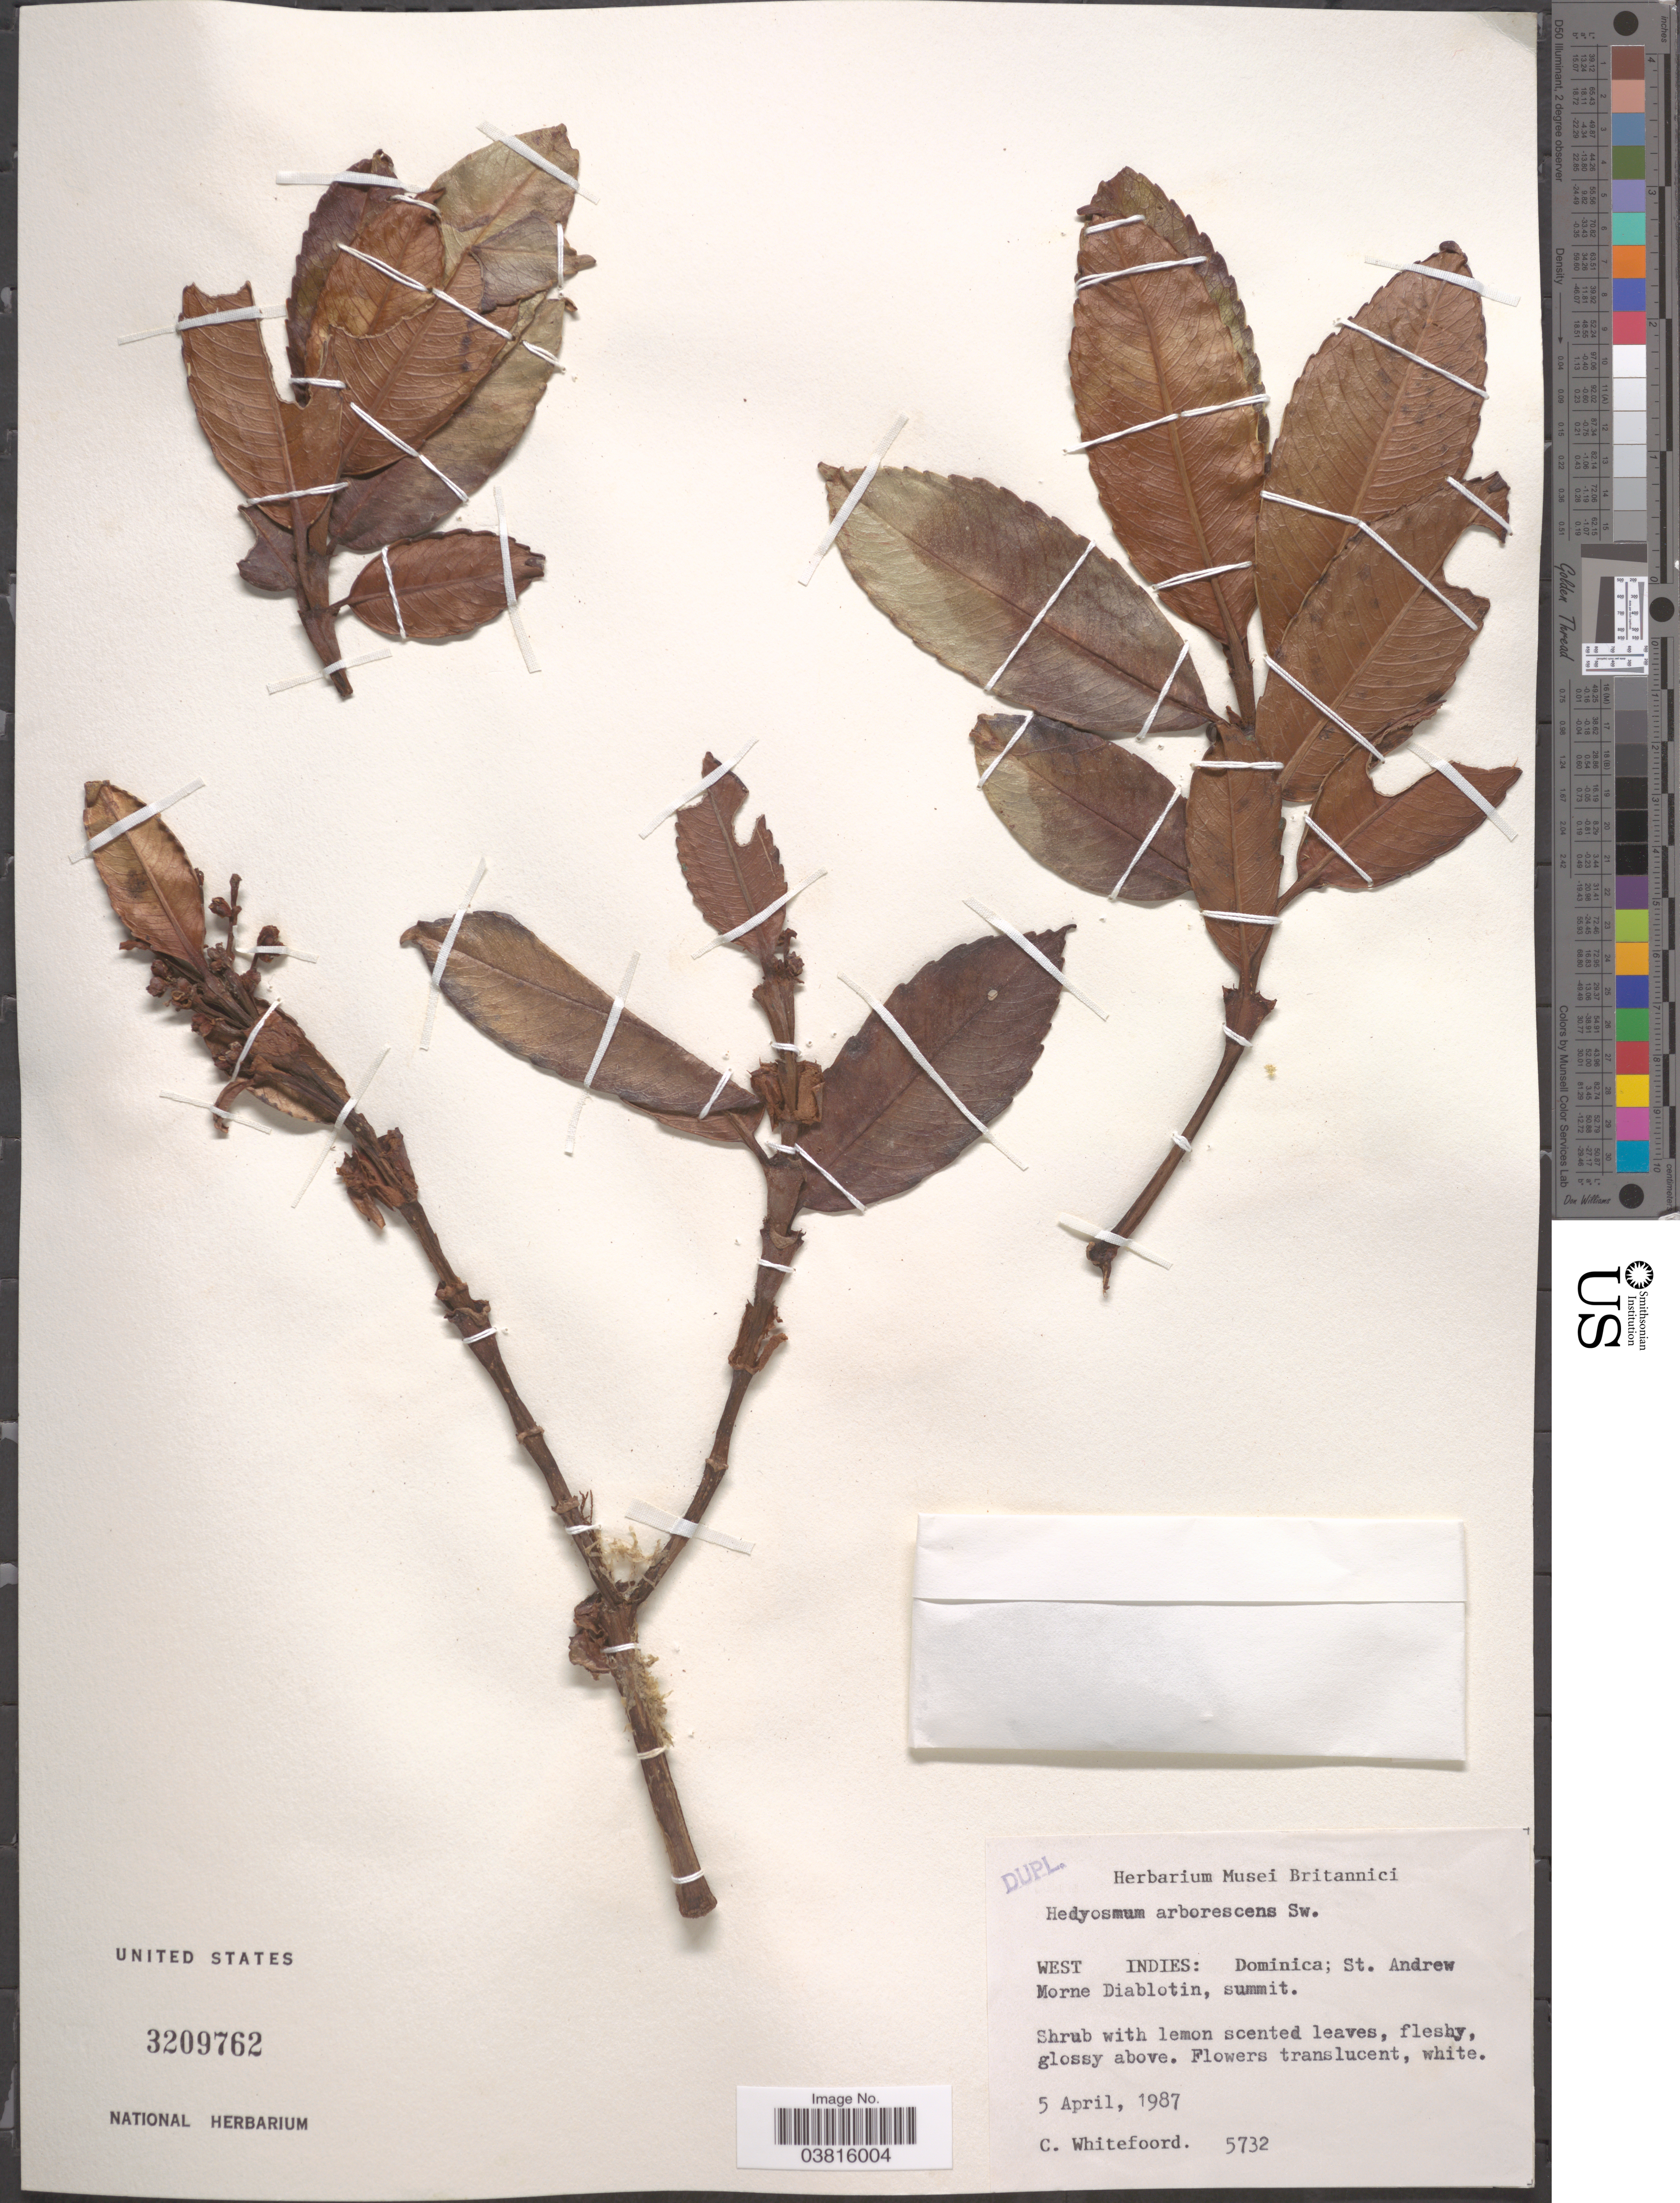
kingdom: Plantae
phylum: Tracheophyta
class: Magnoliopsida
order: Chloranthales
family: Chloranthaceae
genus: Hedyosmum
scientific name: Hedyosmum arborescens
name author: Sw.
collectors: C. Whitefoord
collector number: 5732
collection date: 1987-04-05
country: Dominica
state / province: St. Andrew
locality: Morne Diablotin, summit.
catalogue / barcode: US 3209762